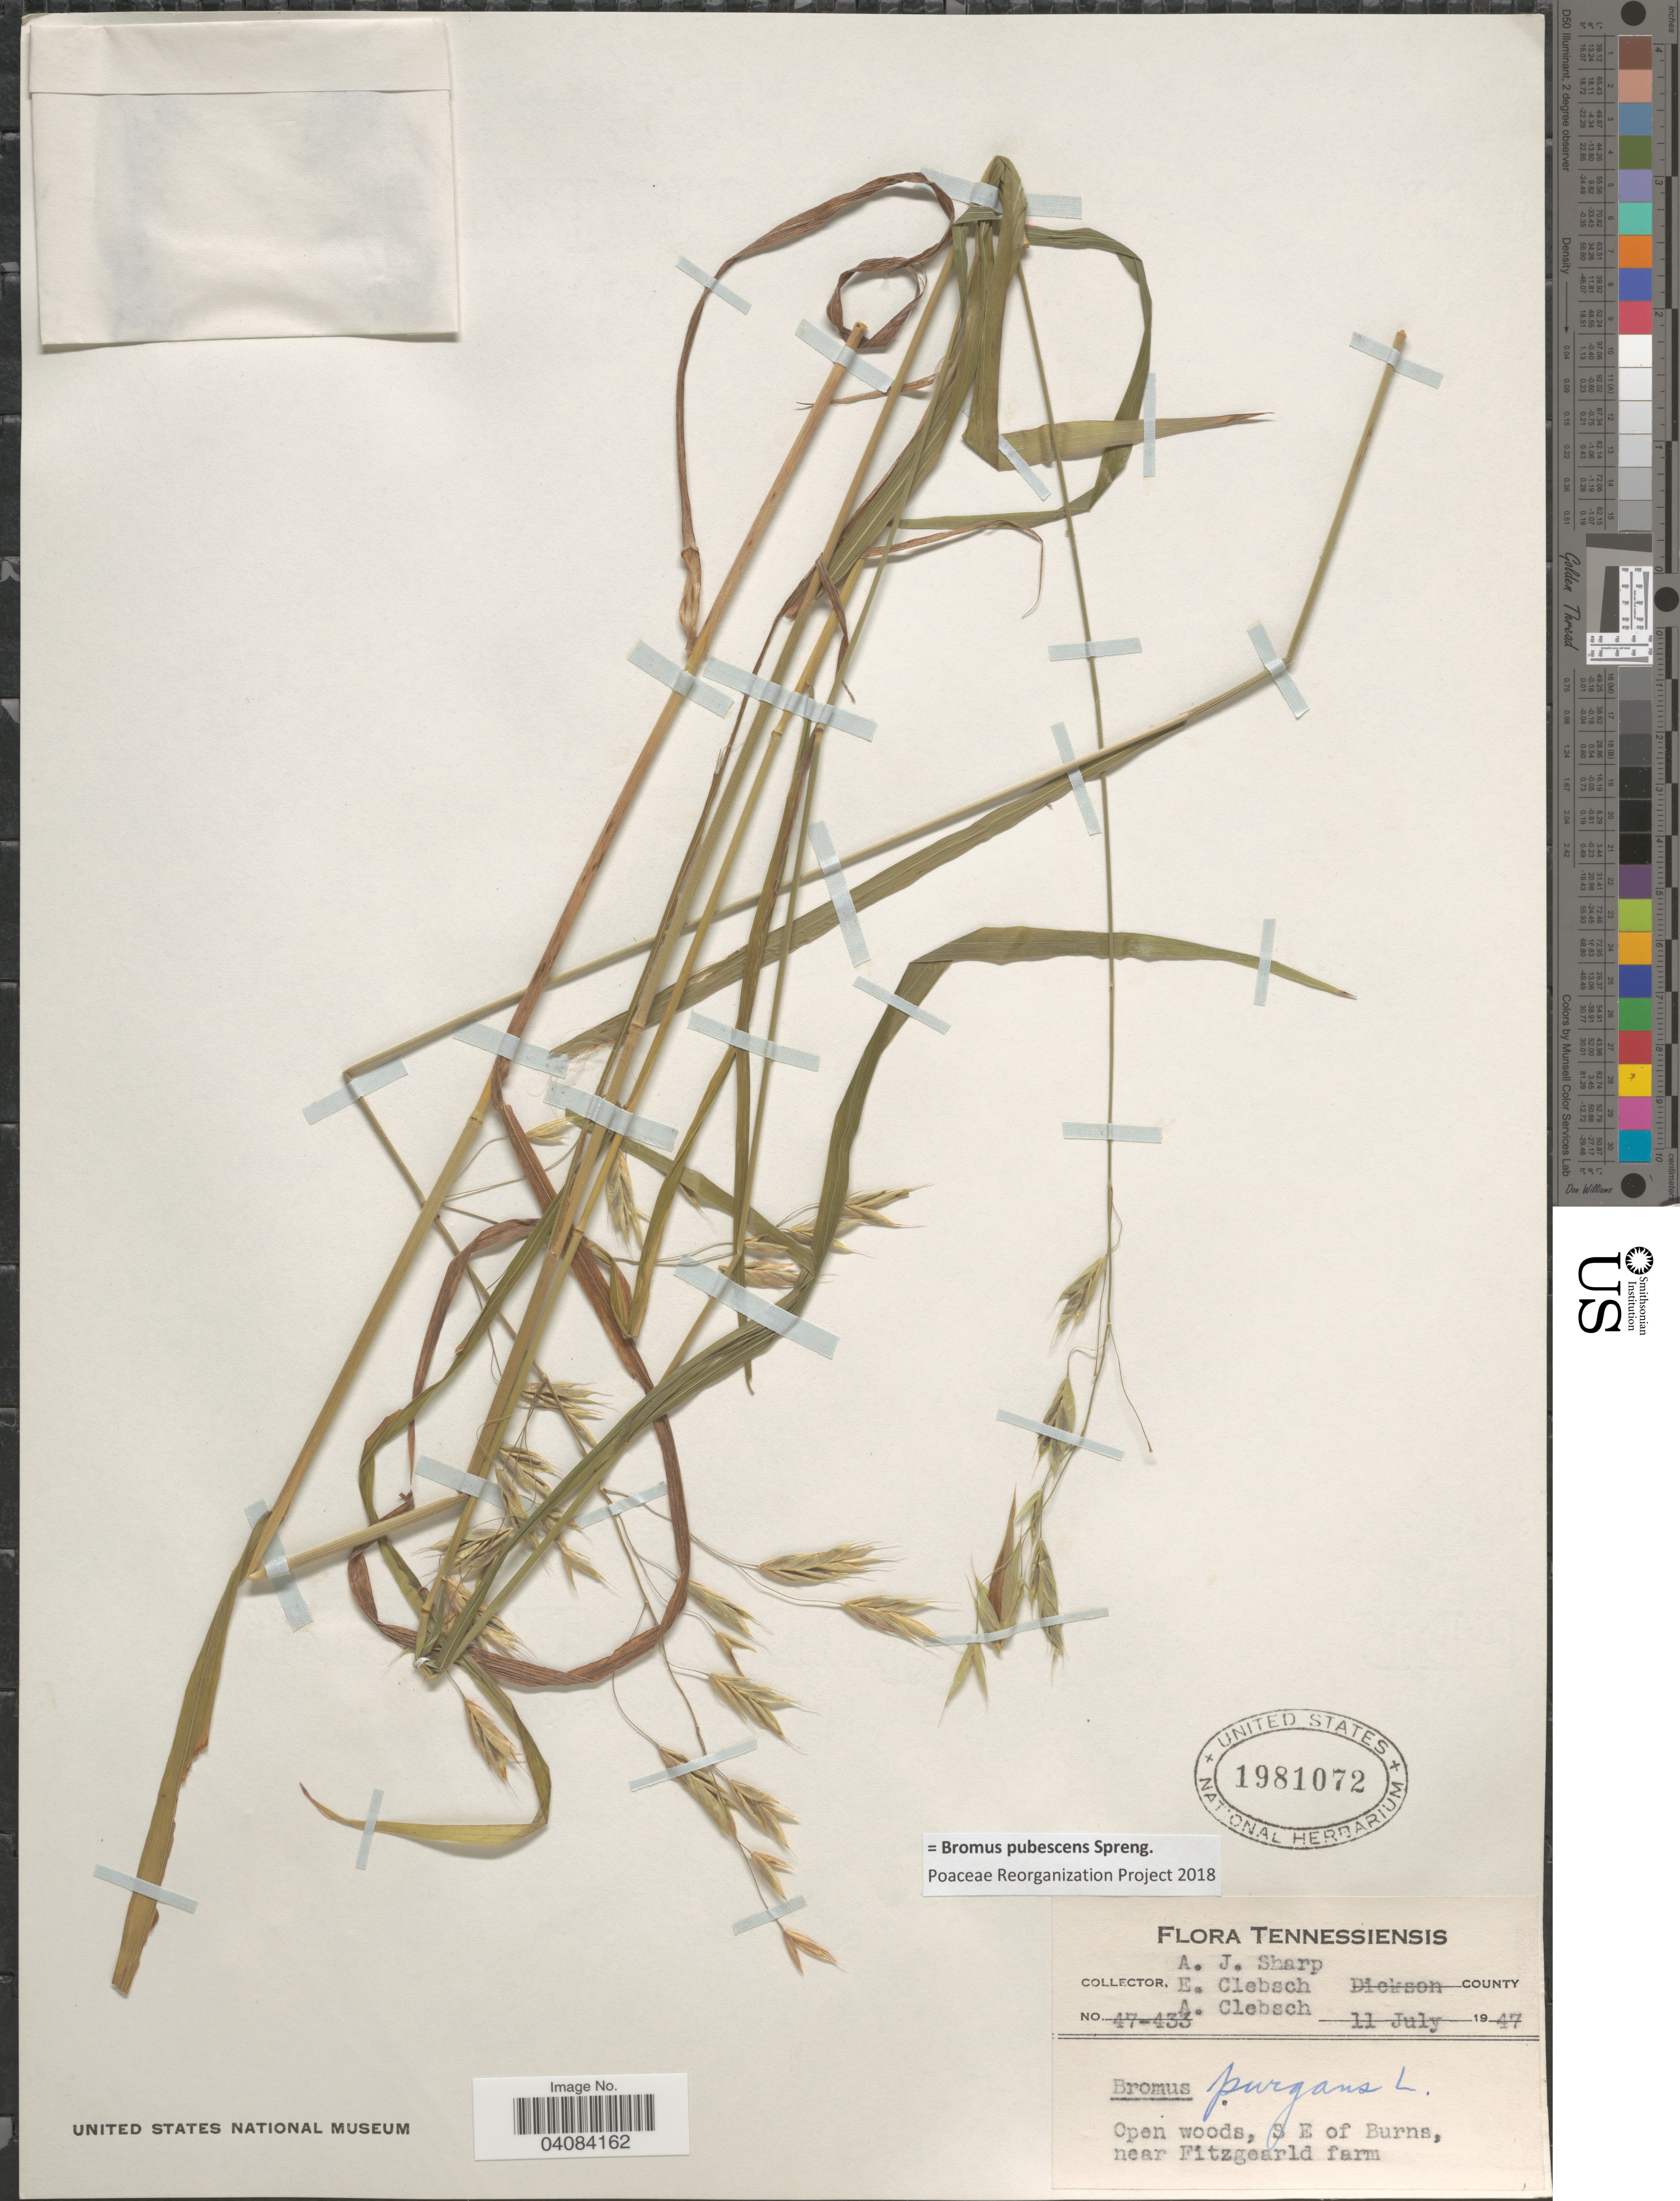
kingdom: Plantae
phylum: Tracheophyta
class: Liliopsida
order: Poales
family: Poaceae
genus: Bromus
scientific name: Bromus pubescens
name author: Muhl. ex Willd.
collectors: A. J. Sharp, E. Clebsch & A. Clebsch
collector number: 47-433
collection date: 1947-07-11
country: United States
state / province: Tennessee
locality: Dickson County. Open woods, S E of Burns, near Fitzgearld farm.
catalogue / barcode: US 1981072